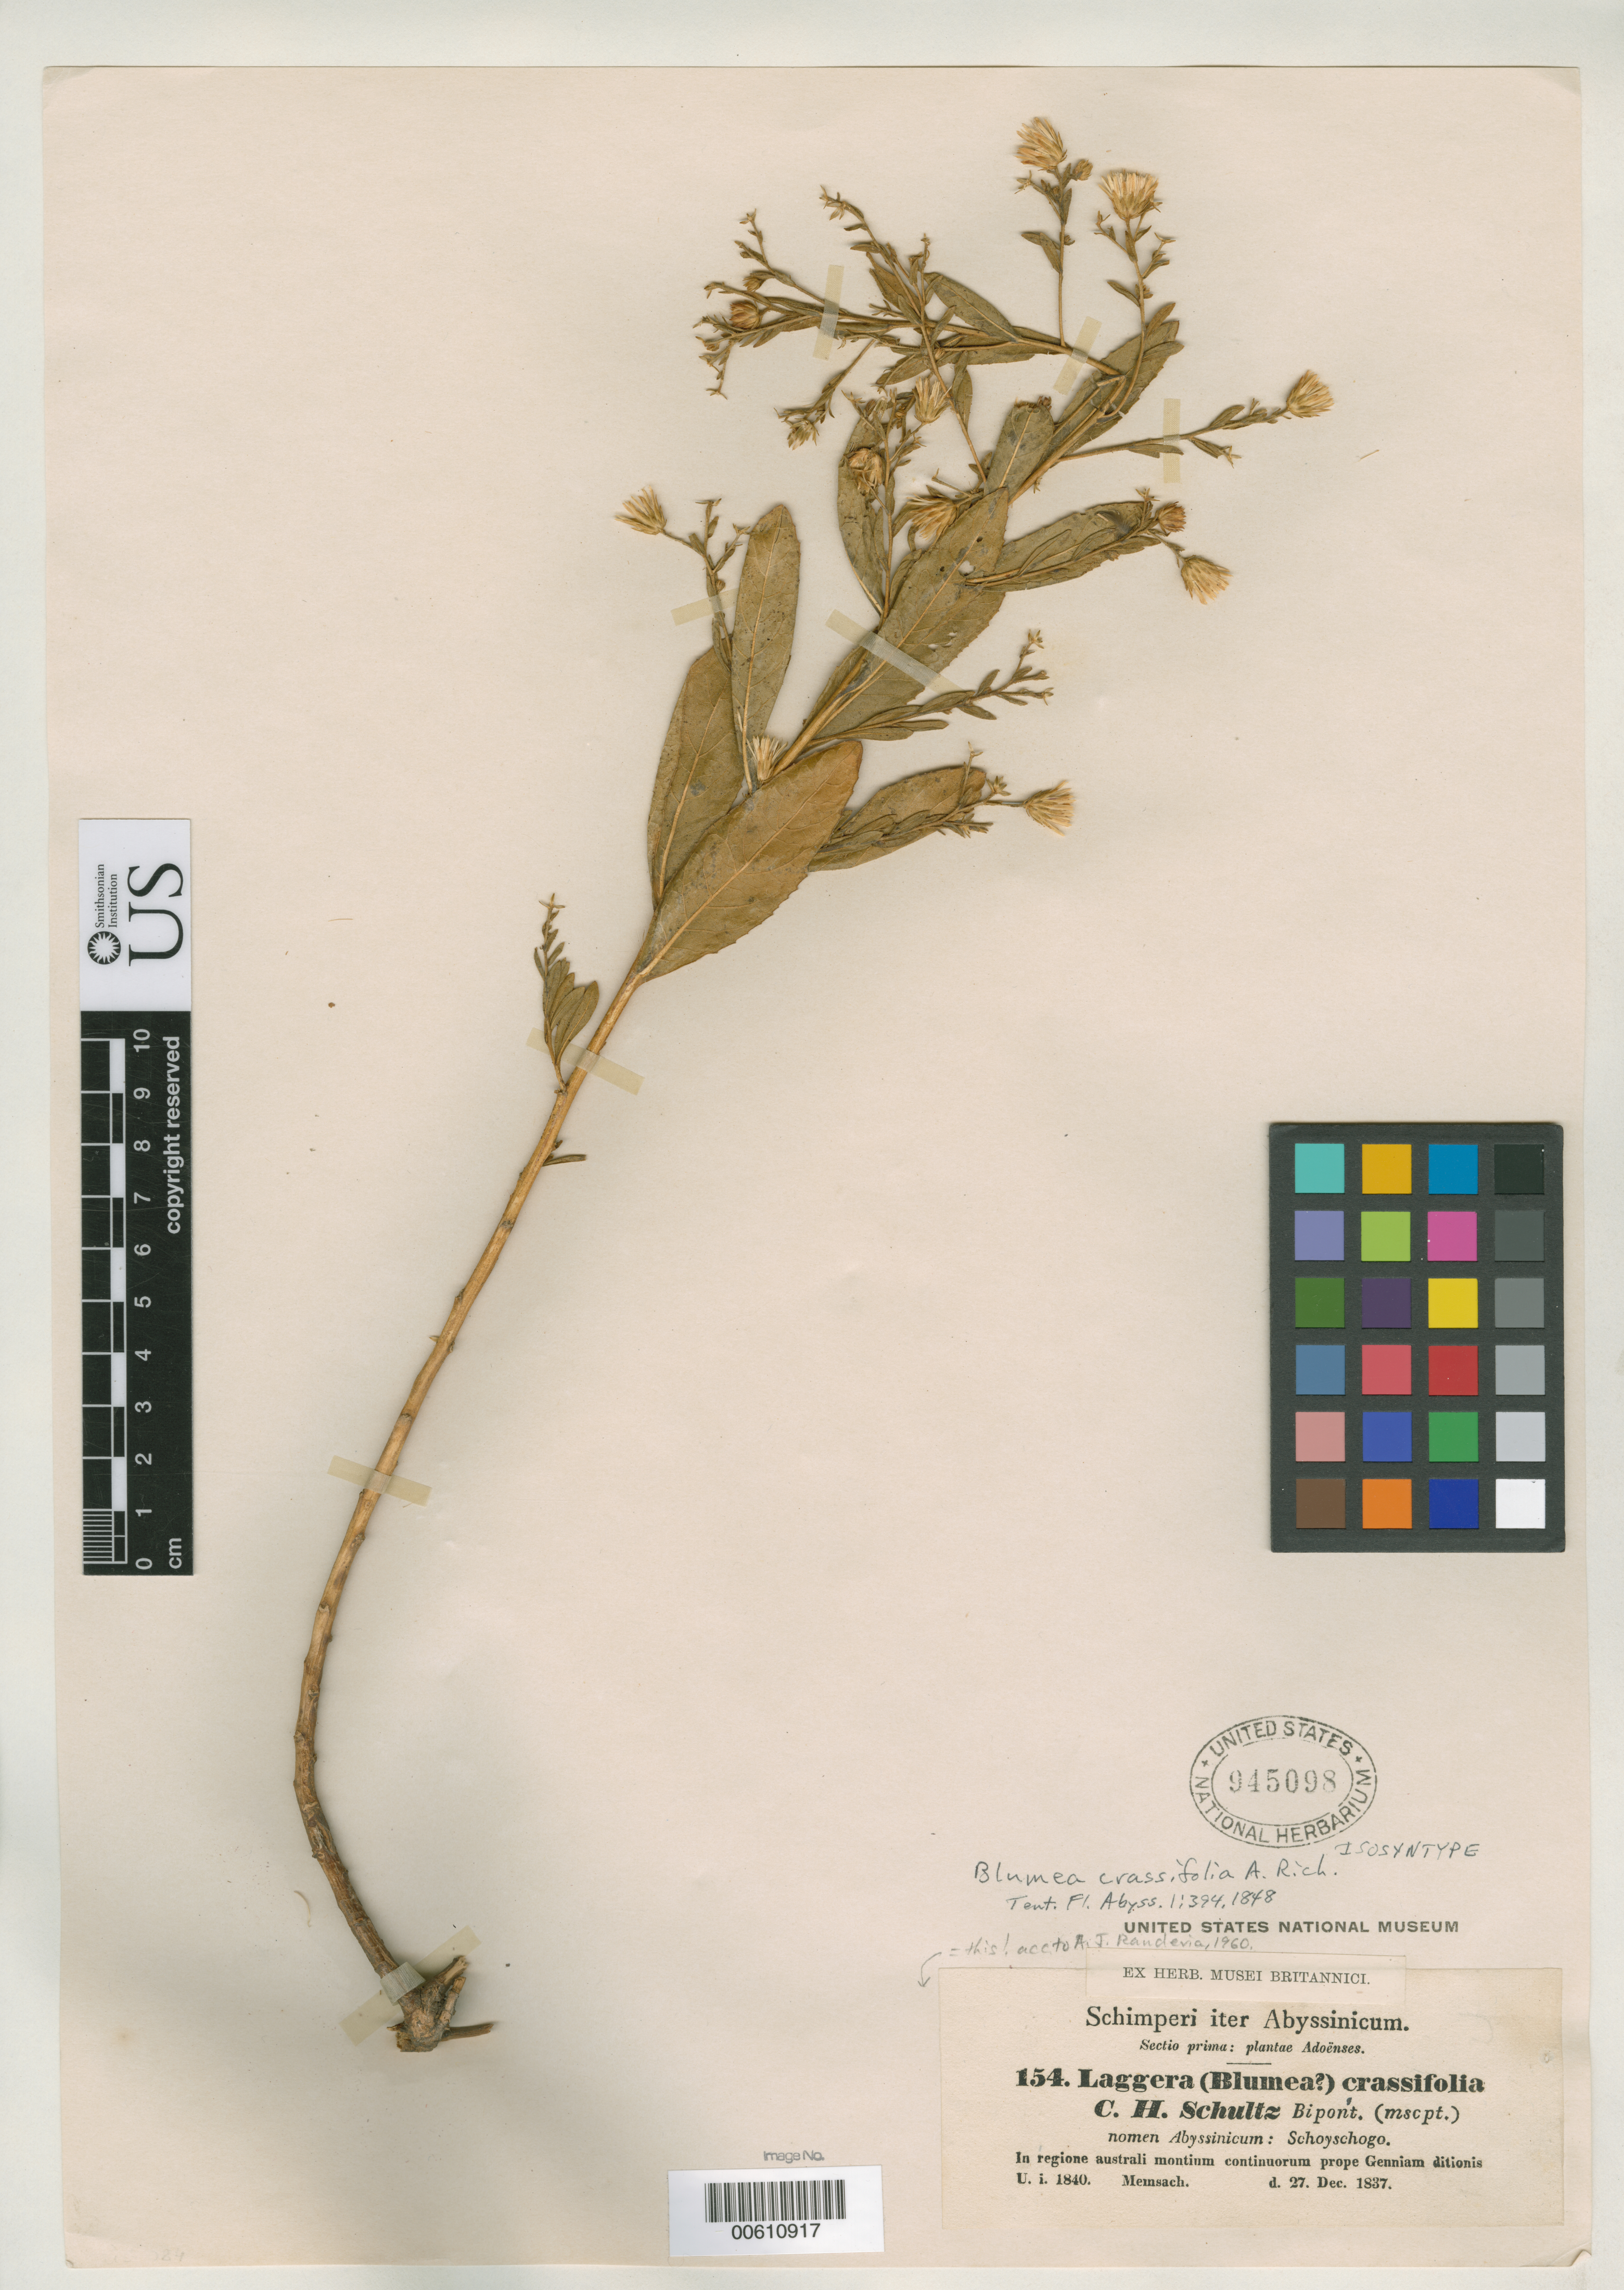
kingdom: Plantae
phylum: Tracheophyta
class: Magnoliopsida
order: Asterales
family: Asteraceae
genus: Blumea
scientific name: Blumea crassifolia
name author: A. Rich.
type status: Isosyntype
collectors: G. W. Schimper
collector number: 154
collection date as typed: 27 Dec 1837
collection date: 1837-12-27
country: Ethiopia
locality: Near Genniam.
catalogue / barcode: US 945098